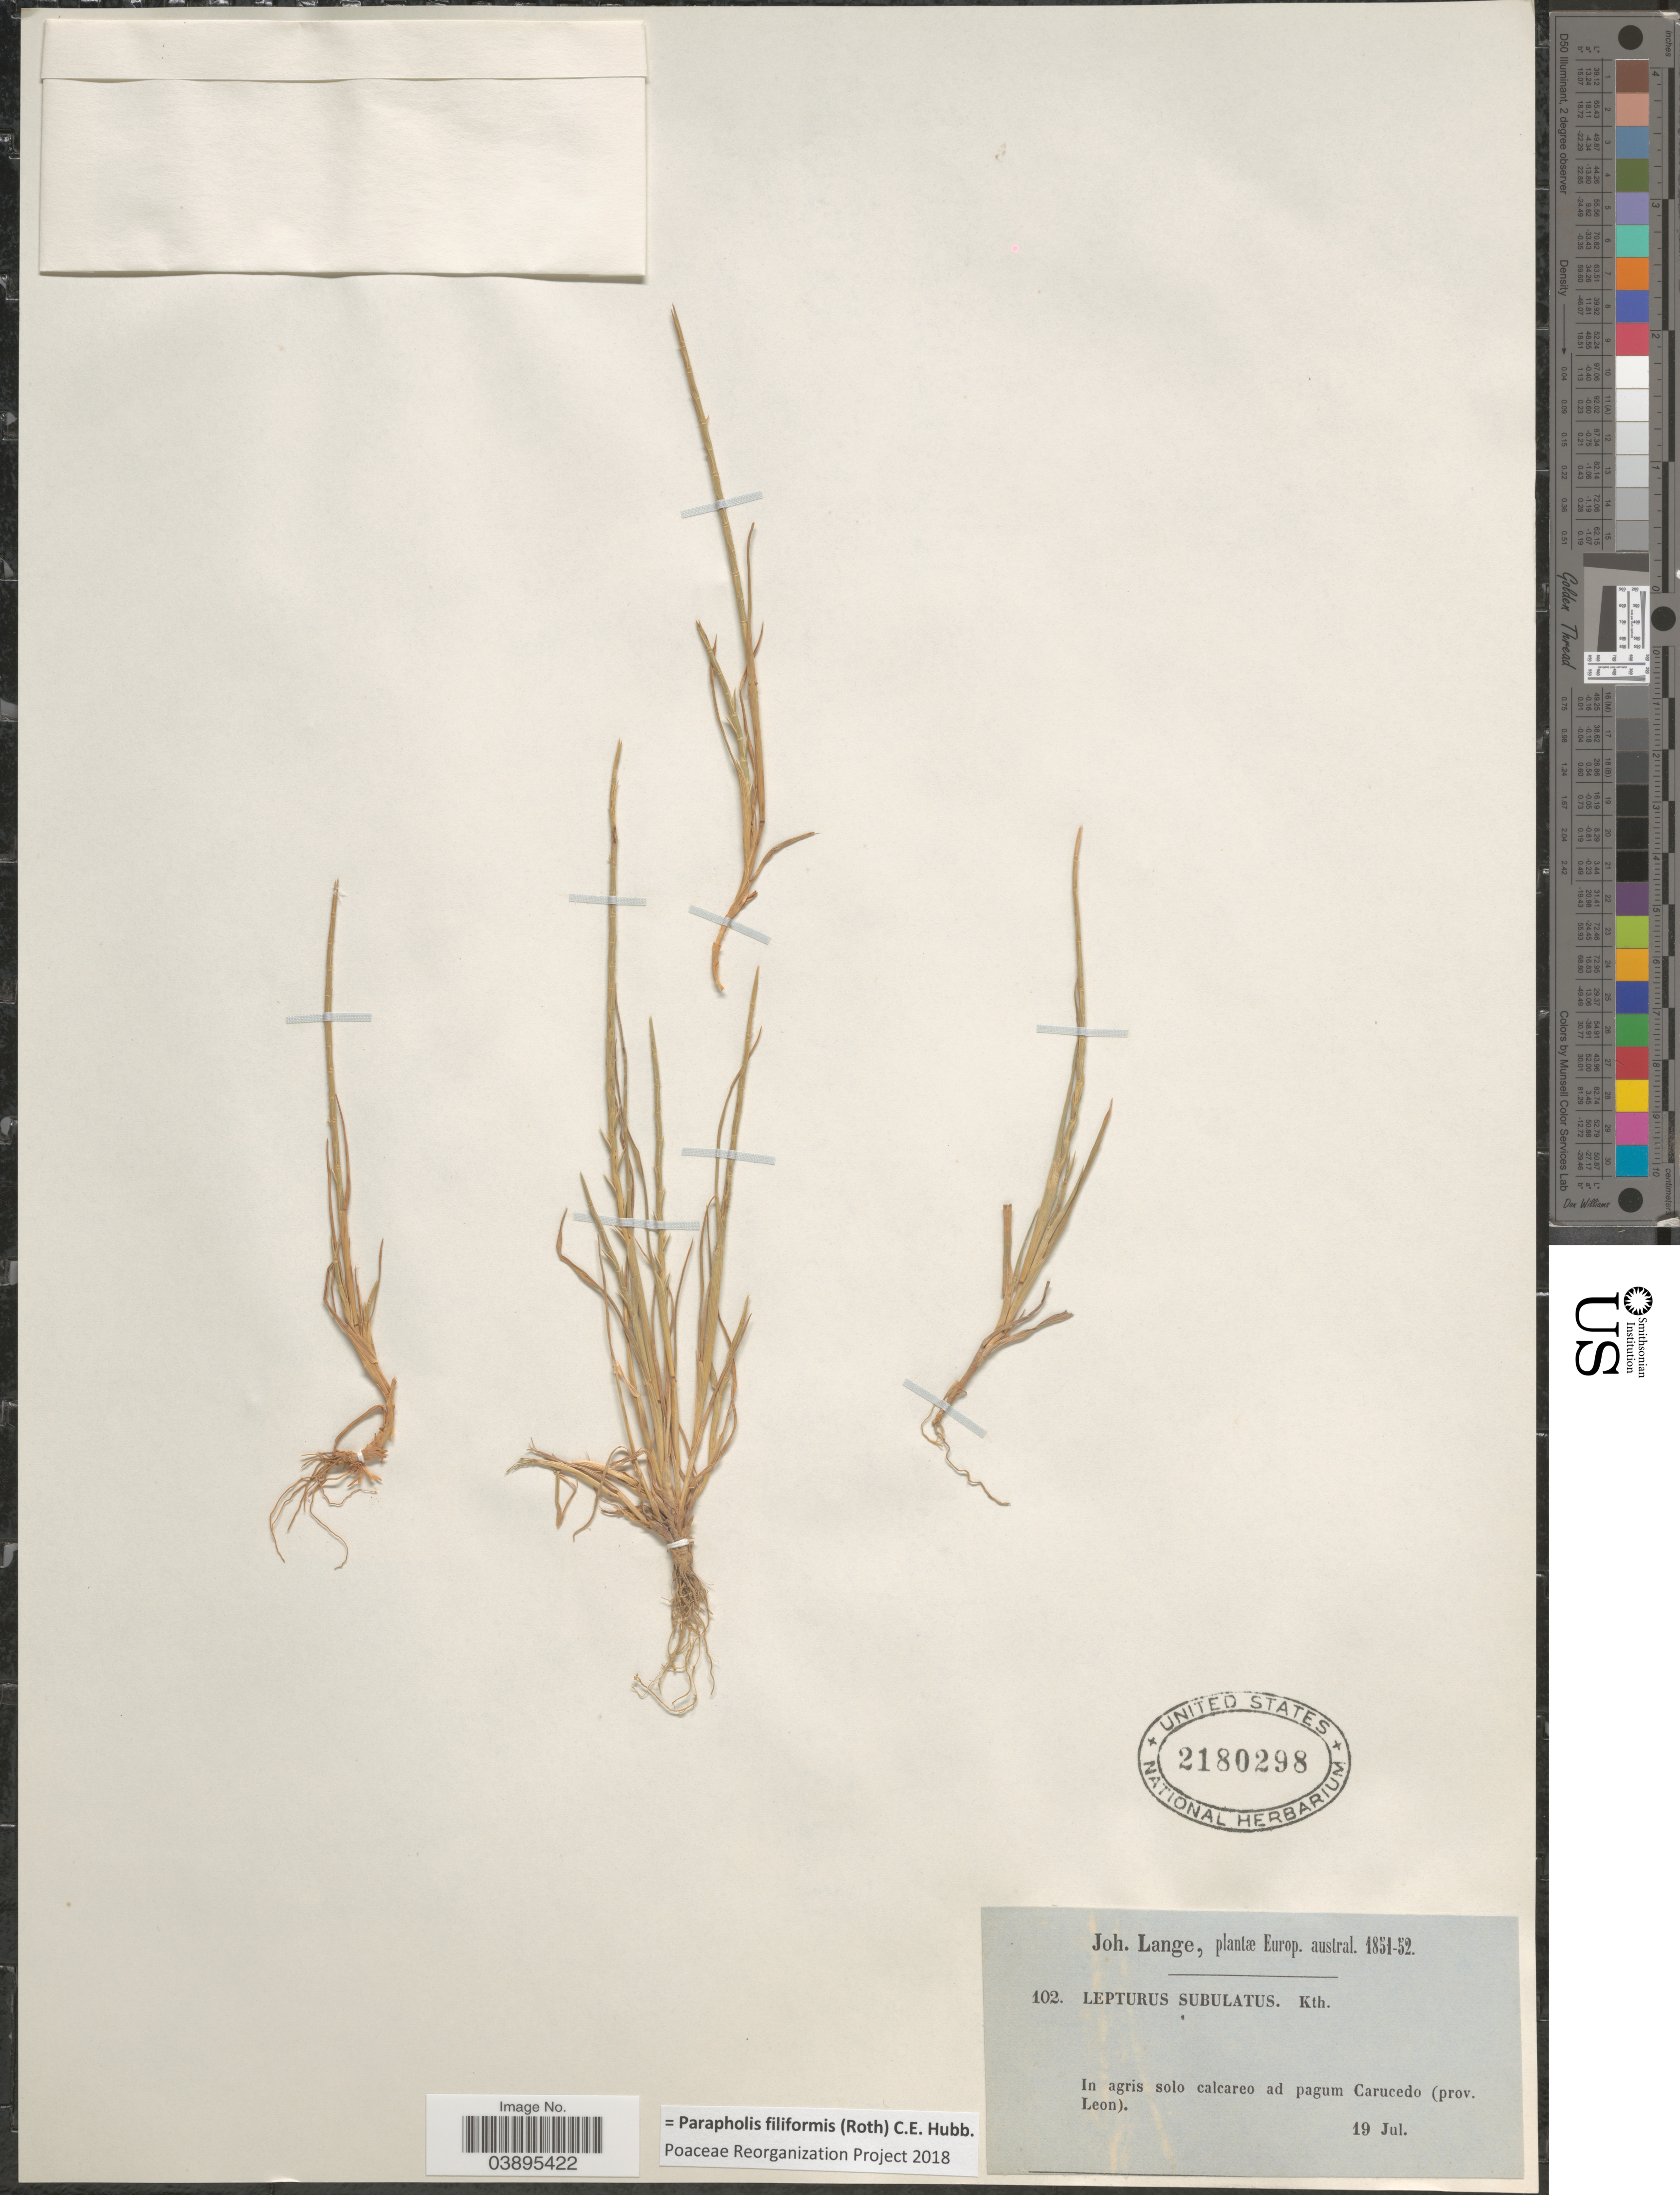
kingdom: Plantae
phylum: Tracheophyta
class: Liliopsida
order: Poales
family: Poaceae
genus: Parapholis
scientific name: Parapholis filiformis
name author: (Roth) C.E. Hubb.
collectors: J. M. C. Lange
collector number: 102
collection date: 1851-07-19/1852-07-19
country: Spain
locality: Europ. austral. In agris solo calcareo ad pagum Carucedo (prov. Leon).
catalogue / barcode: US 2180298